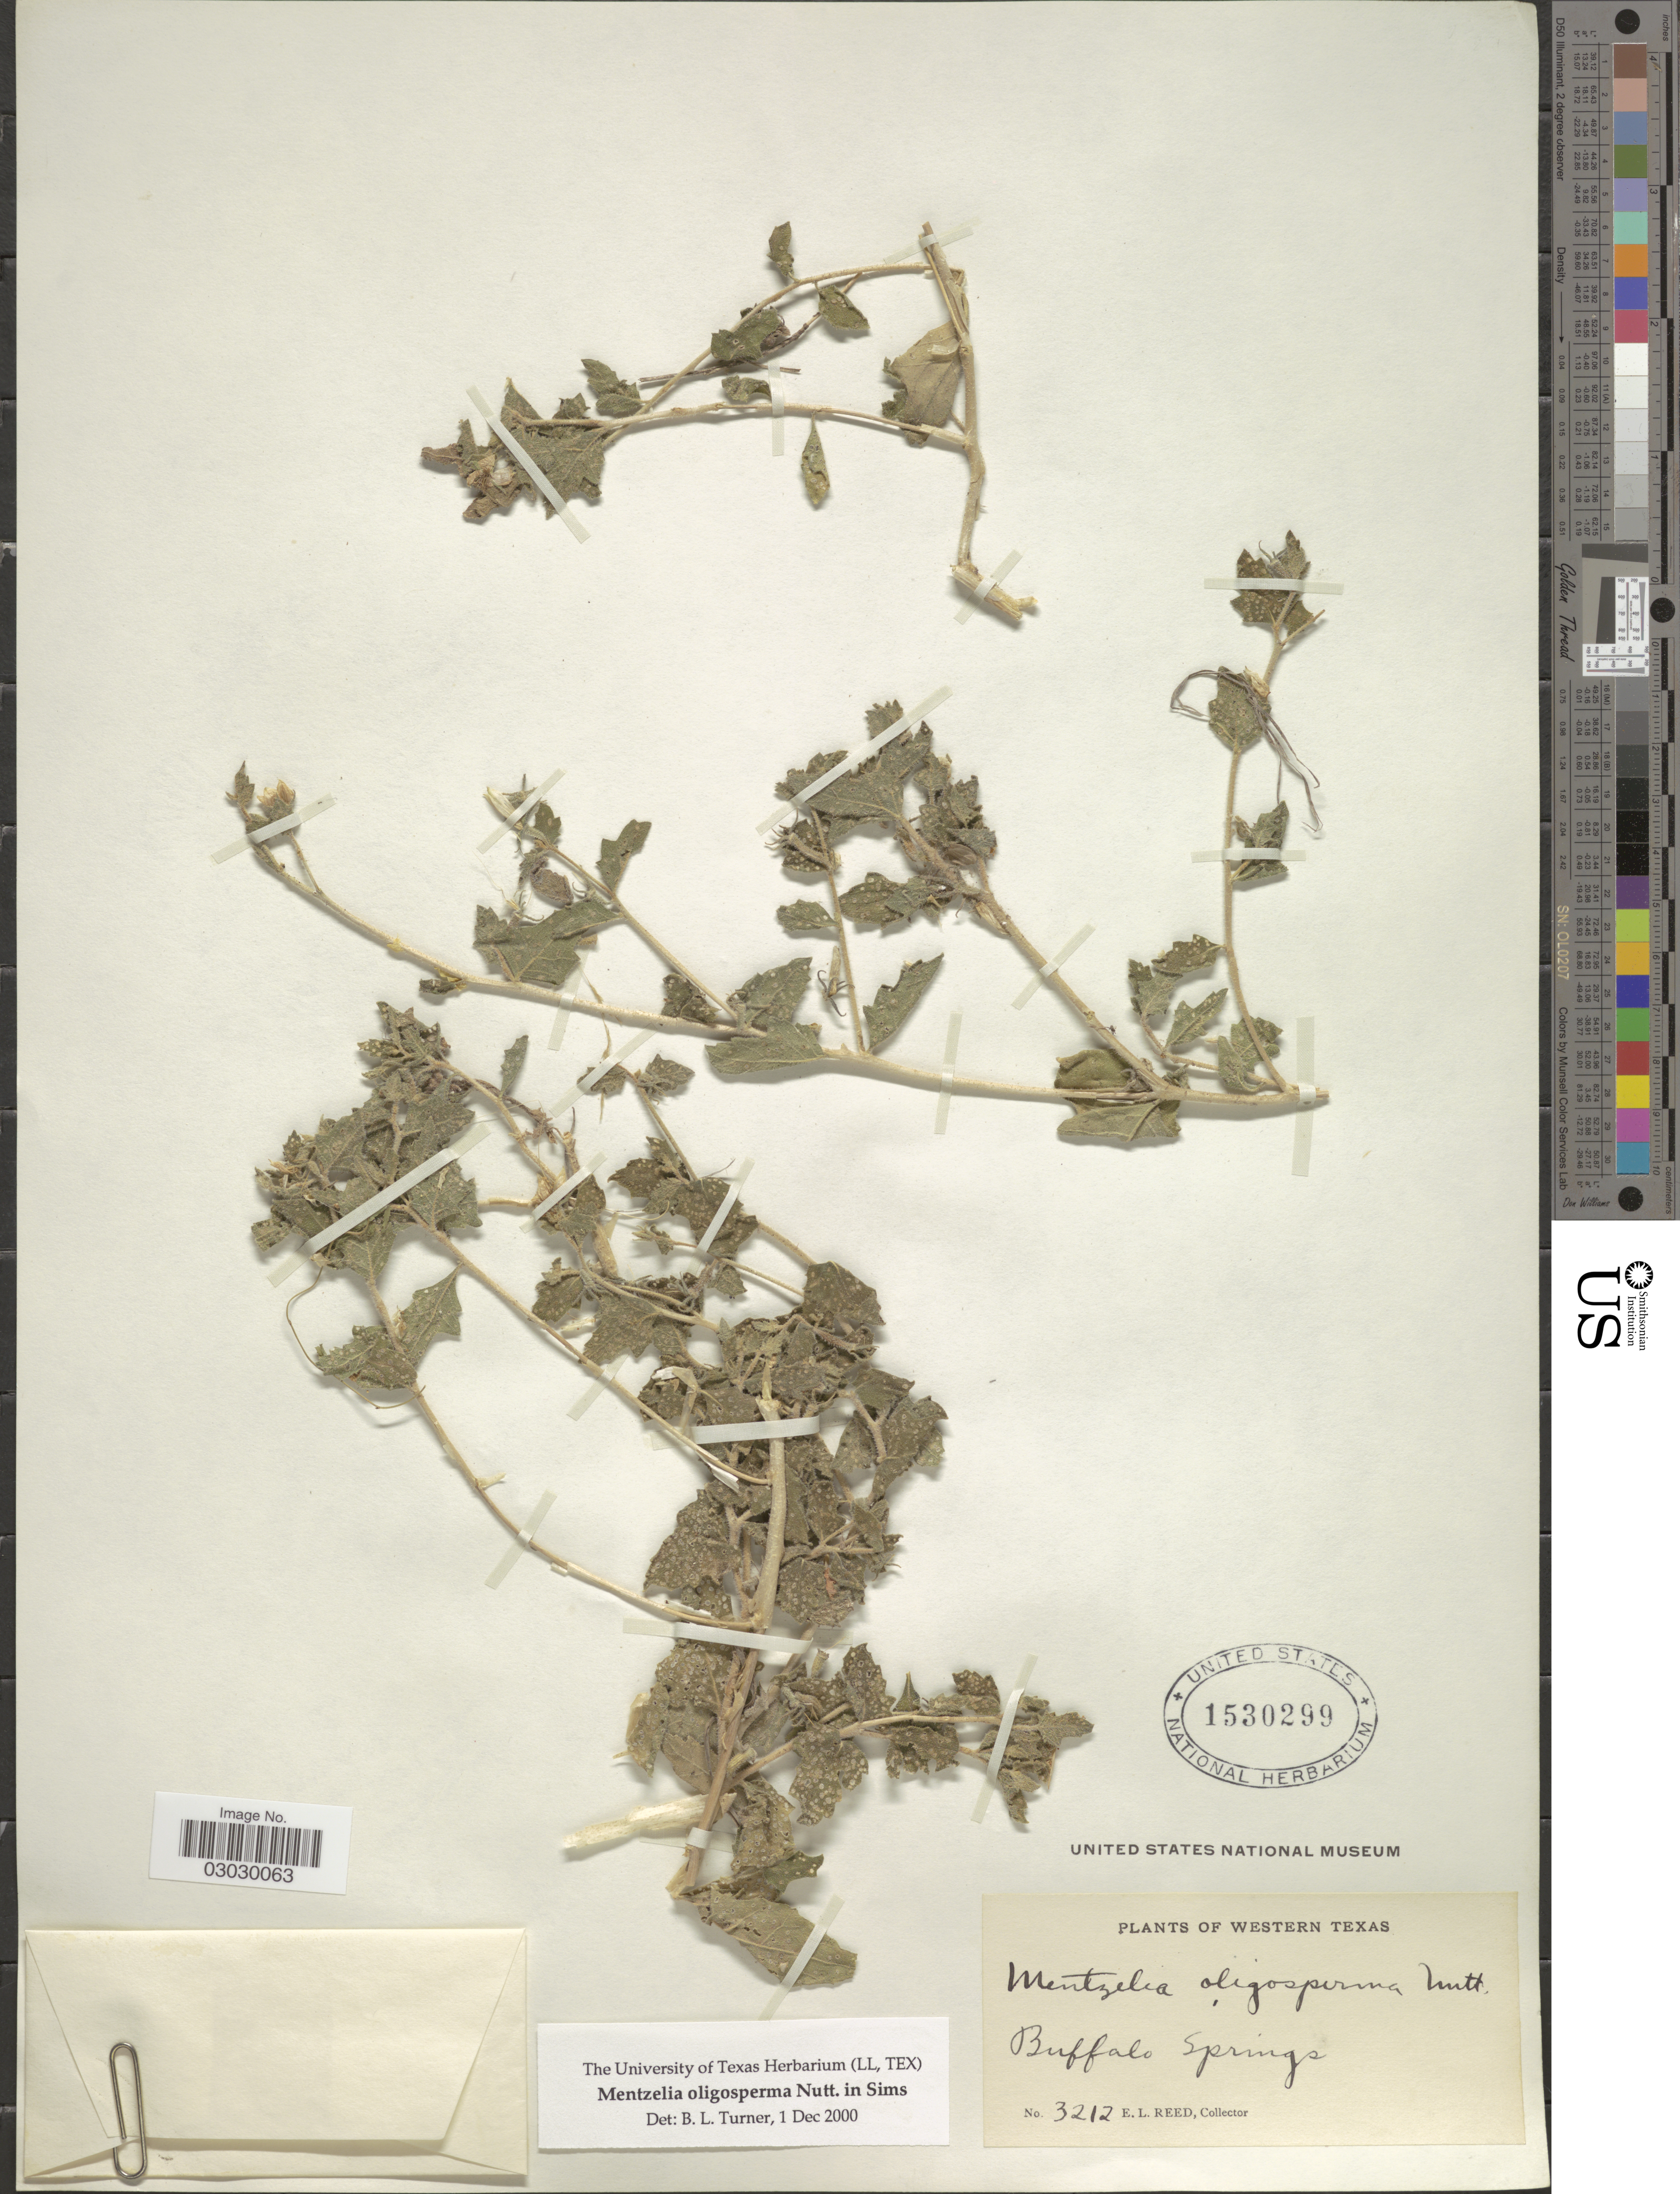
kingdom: Plantae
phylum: Tracheophyta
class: Magnoliopsida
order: Cornales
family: Loasaceae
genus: Mentzelia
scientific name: Mentzelia oligosperma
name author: Nutt. ex Sims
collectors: E. Reed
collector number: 3212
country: United States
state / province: Texas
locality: Western Texas. Buffalo Springs.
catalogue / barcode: US 1530299